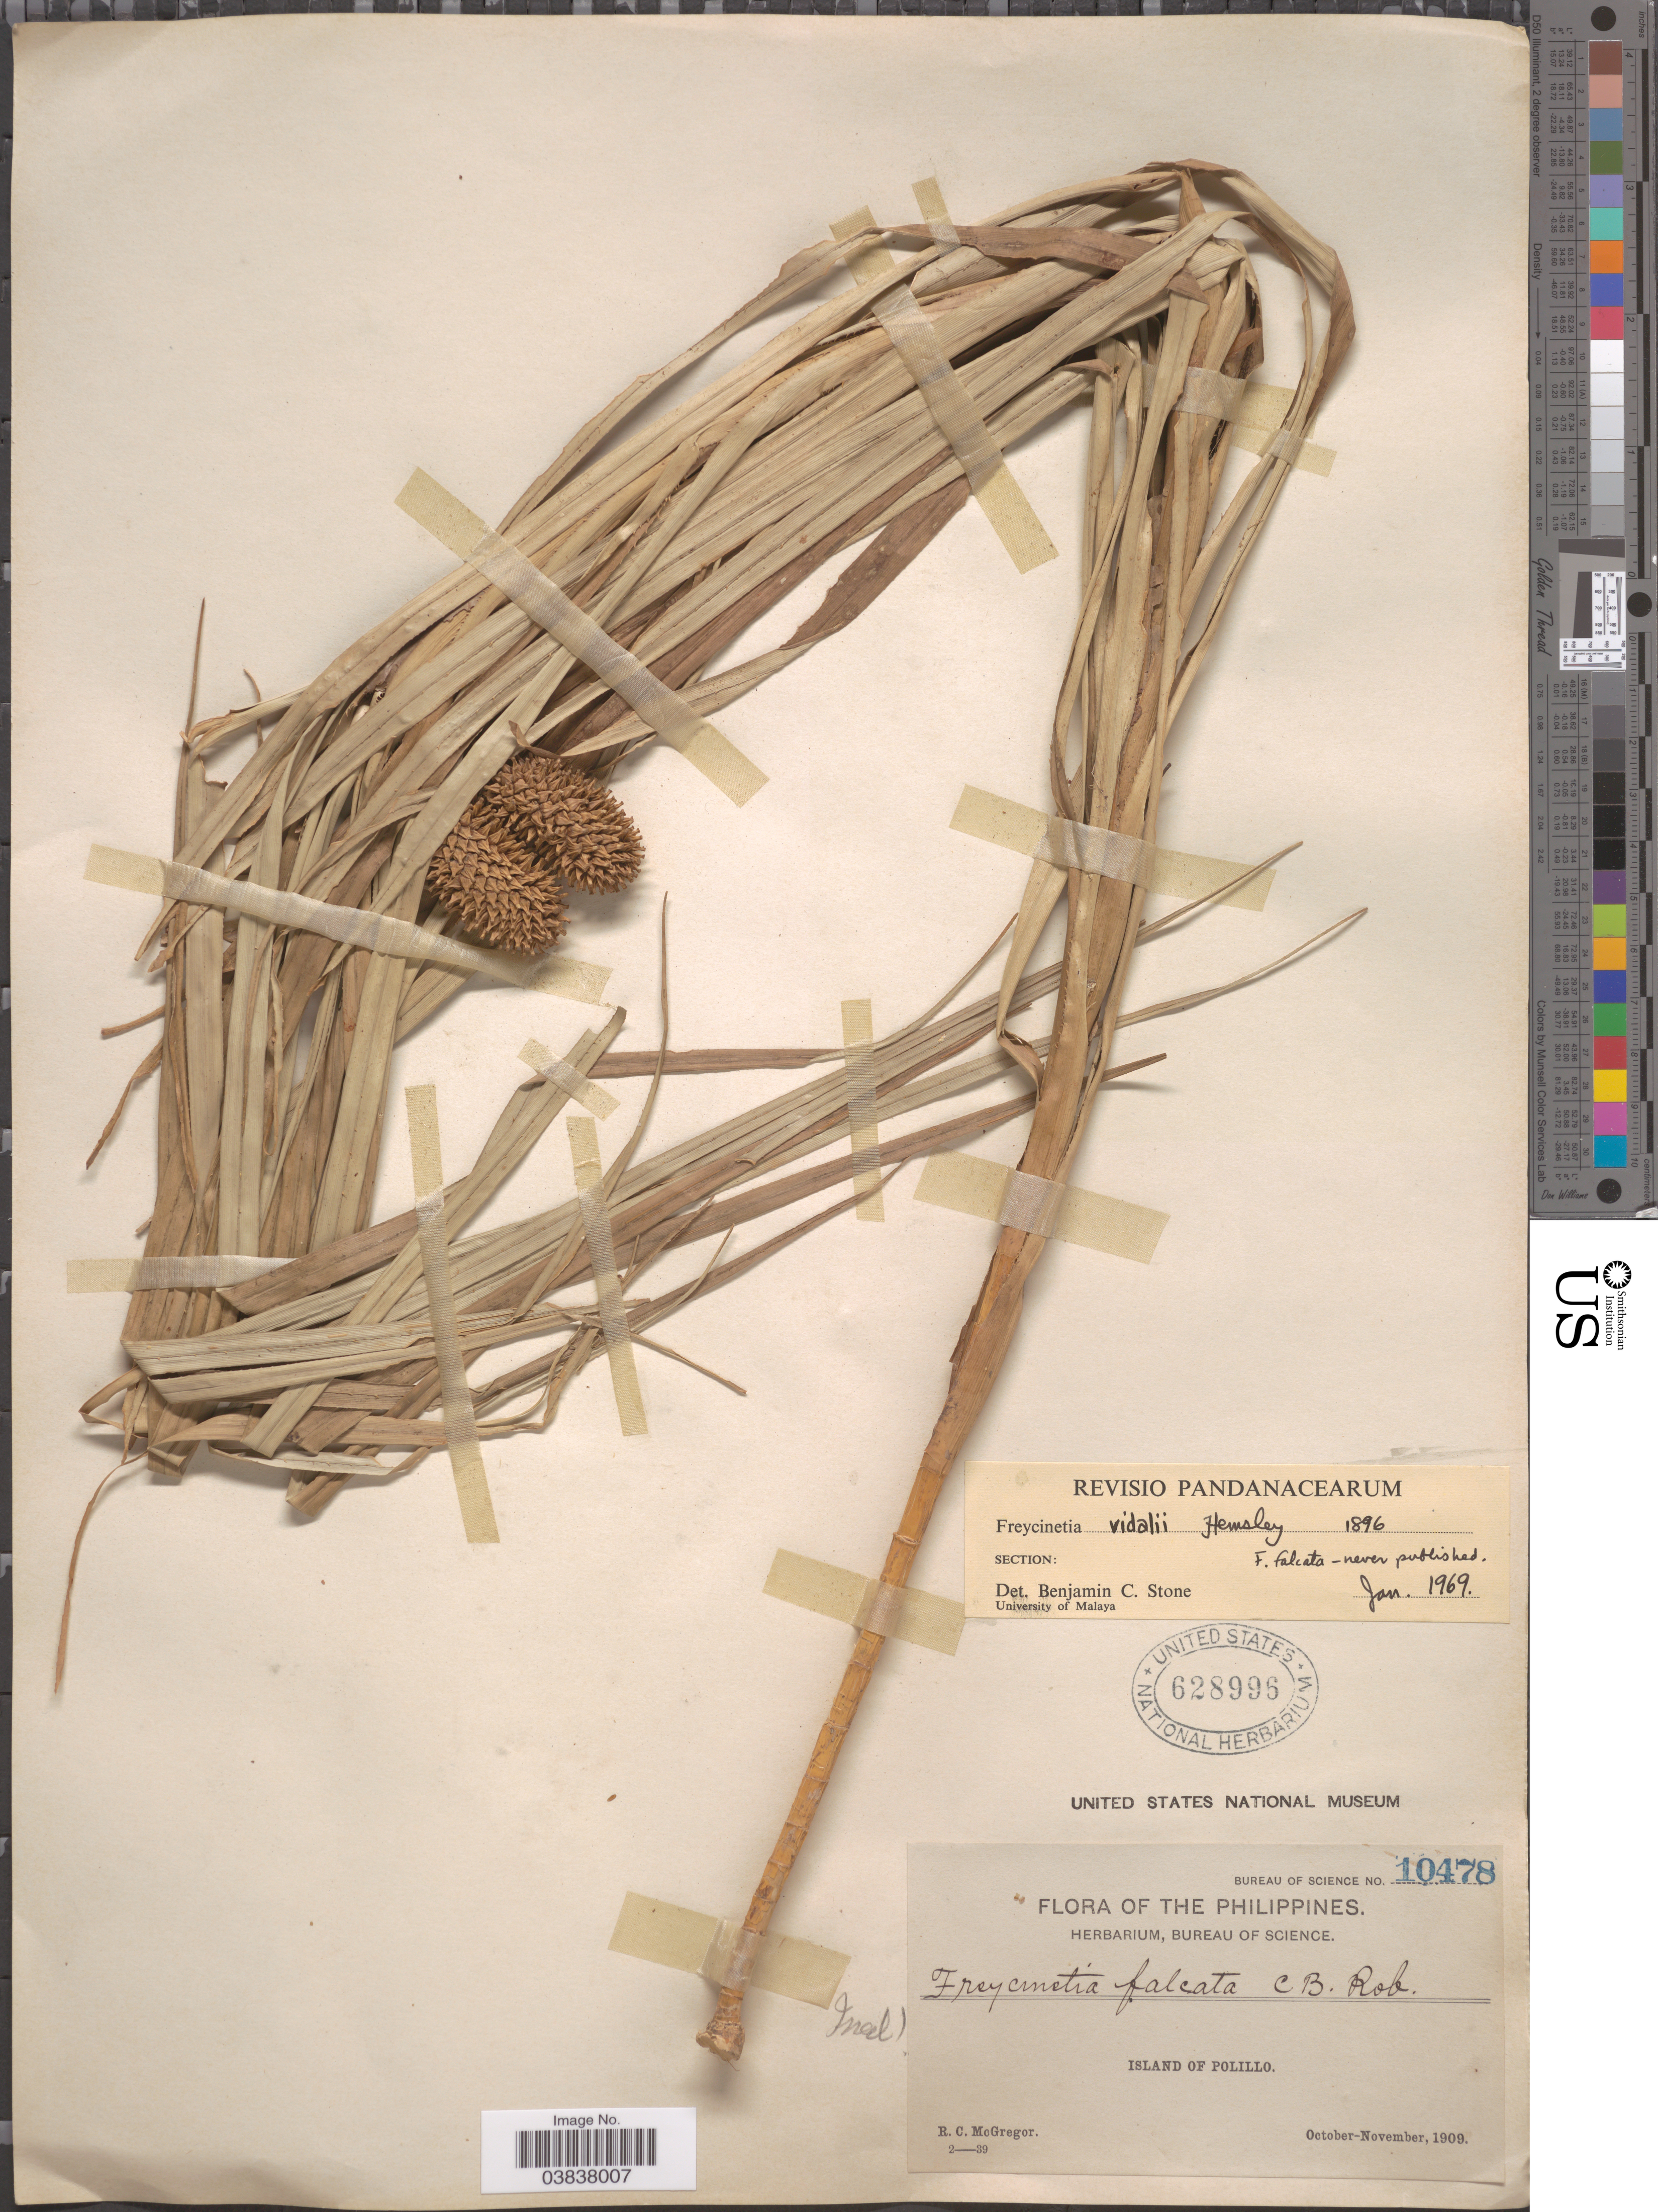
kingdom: Plantae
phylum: Tracheophyta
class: Liliopsida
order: Pandanales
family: Pandanaceae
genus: Freycinetia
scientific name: Freycinetia vidalii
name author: Hemsl.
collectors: R. C. McGregor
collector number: Bureau of Science 10478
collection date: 1909-10/1909-11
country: Philippines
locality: Island of Polillo.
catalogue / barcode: US 628996